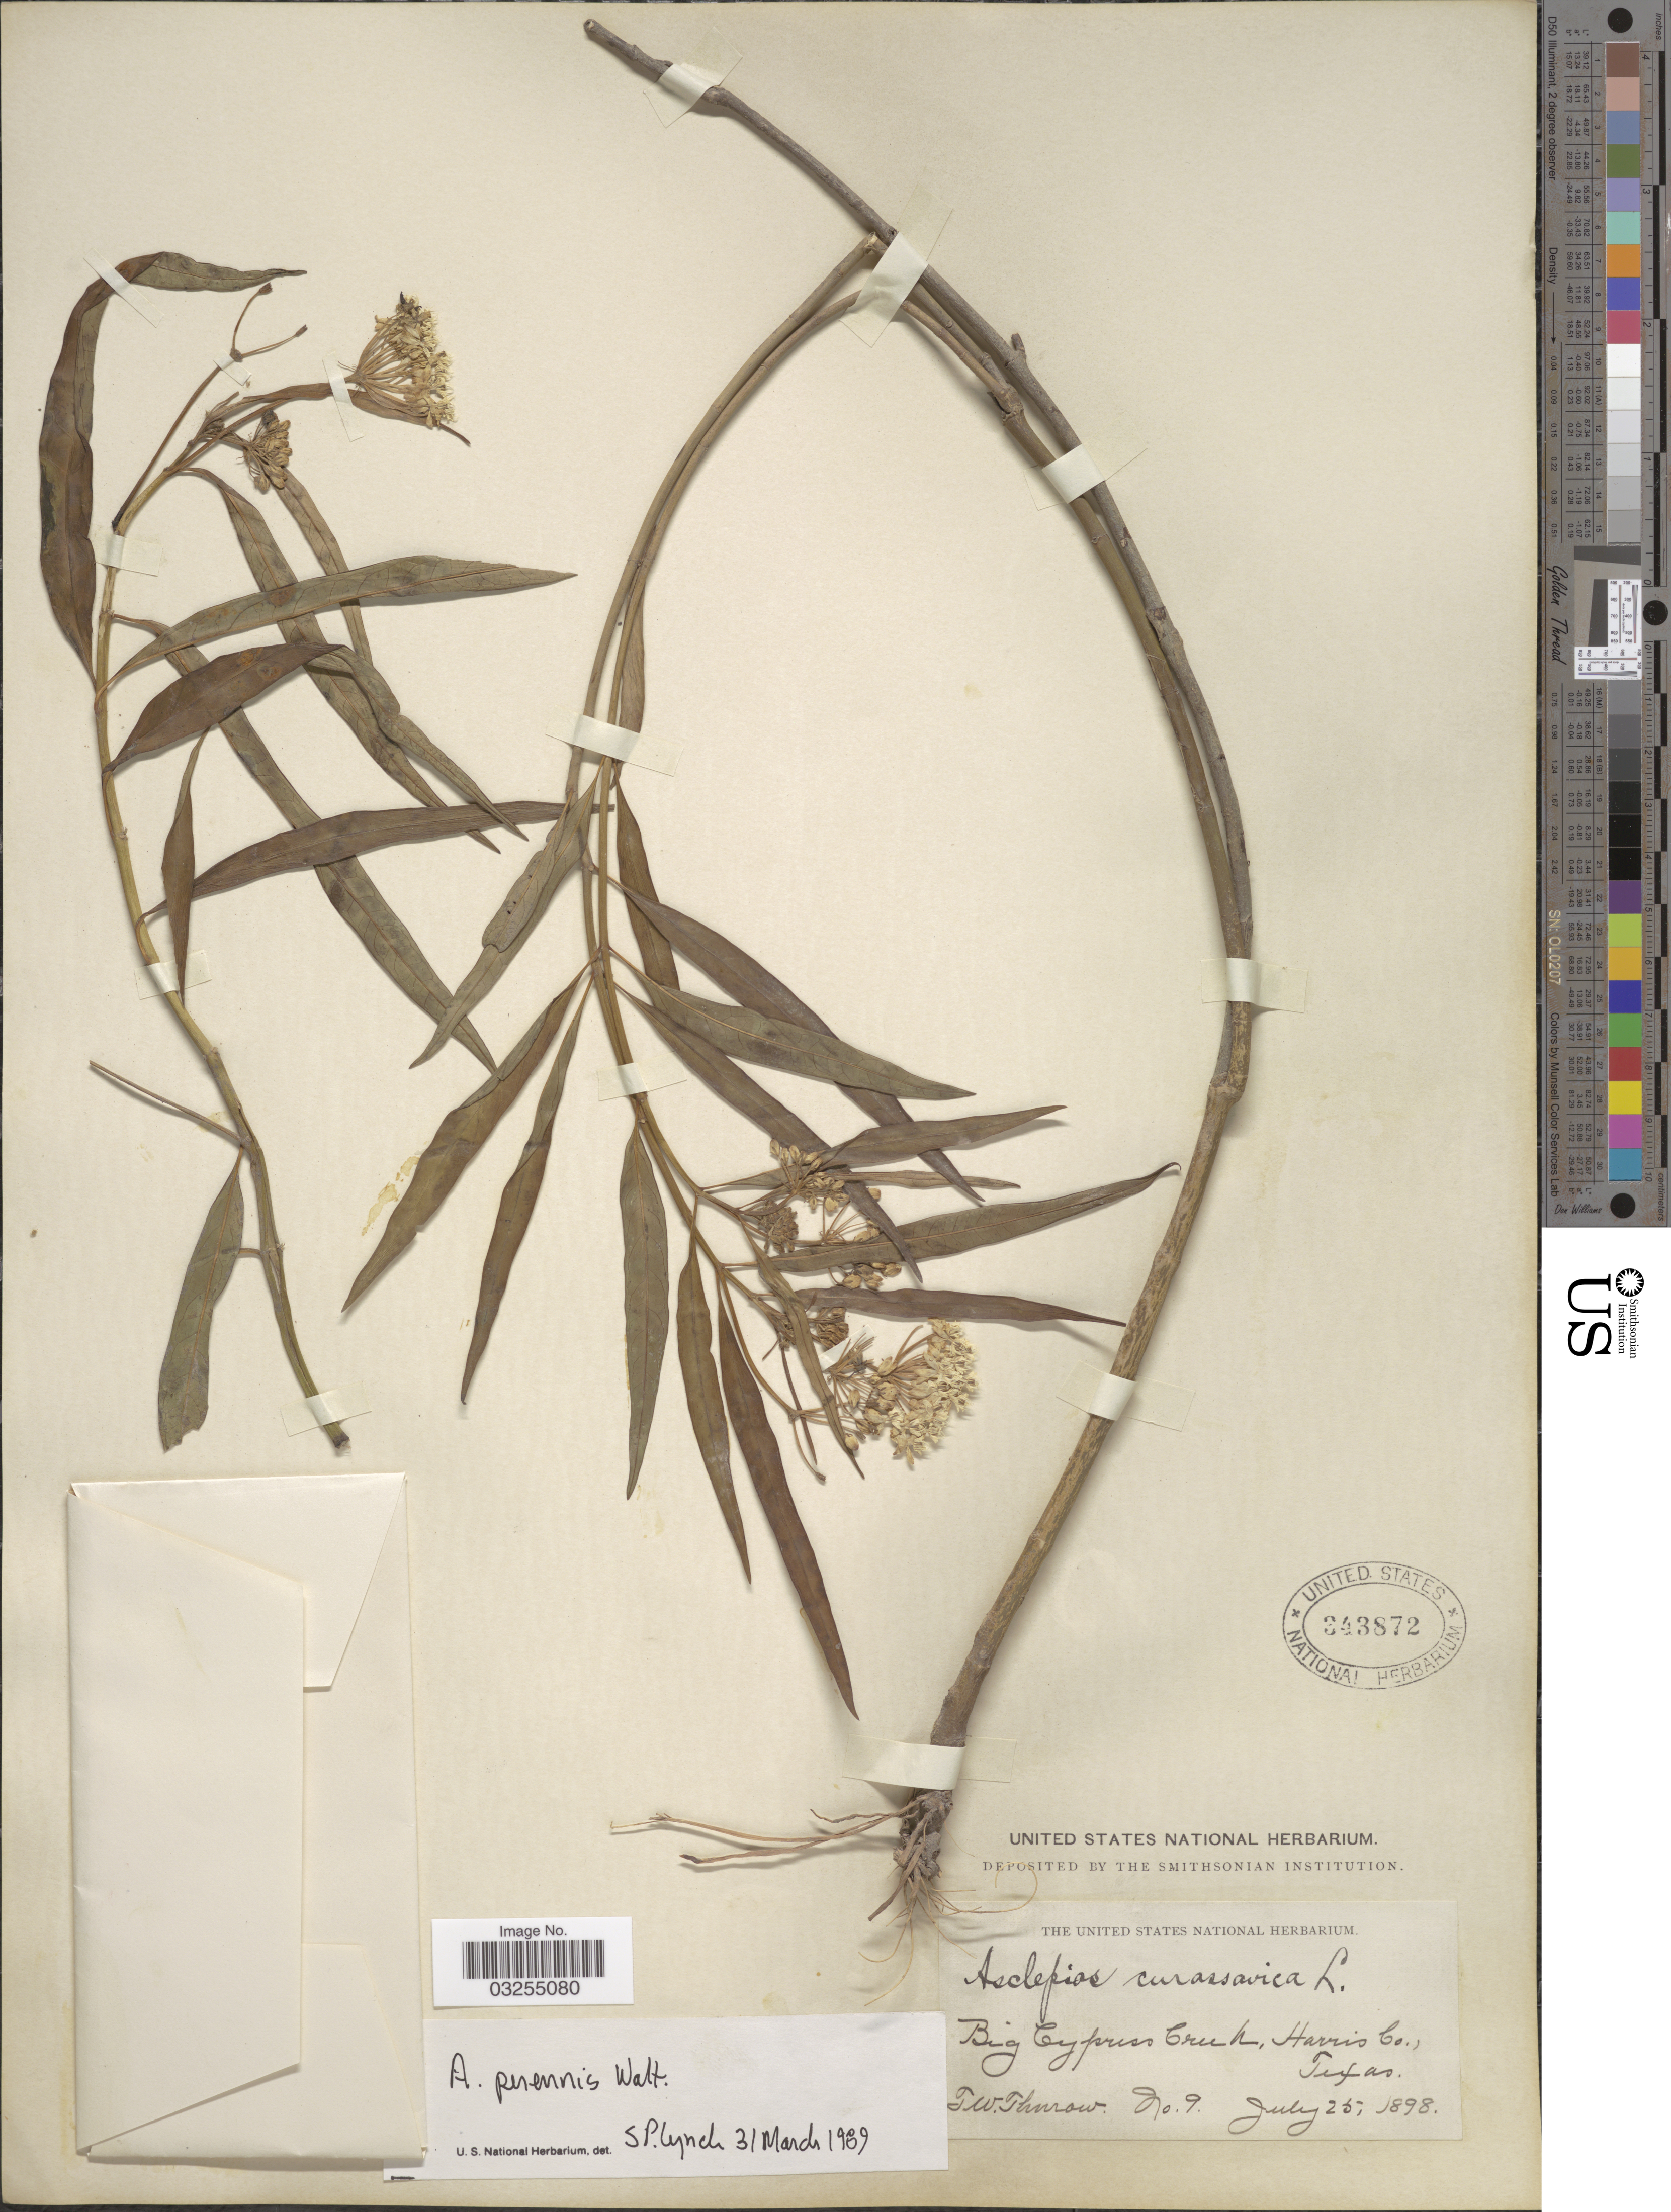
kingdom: Plantae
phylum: Tracheophyta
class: Magnoliopsida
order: Gentianales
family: Apocynaceae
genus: Asclepias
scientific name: Asclepias perennis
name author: Walter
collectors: F. W. Thurow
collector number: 9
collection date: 1898-07-25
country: United States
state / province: Texas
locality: Big Cypress Creek, Harris Co.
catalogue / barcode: US 343872